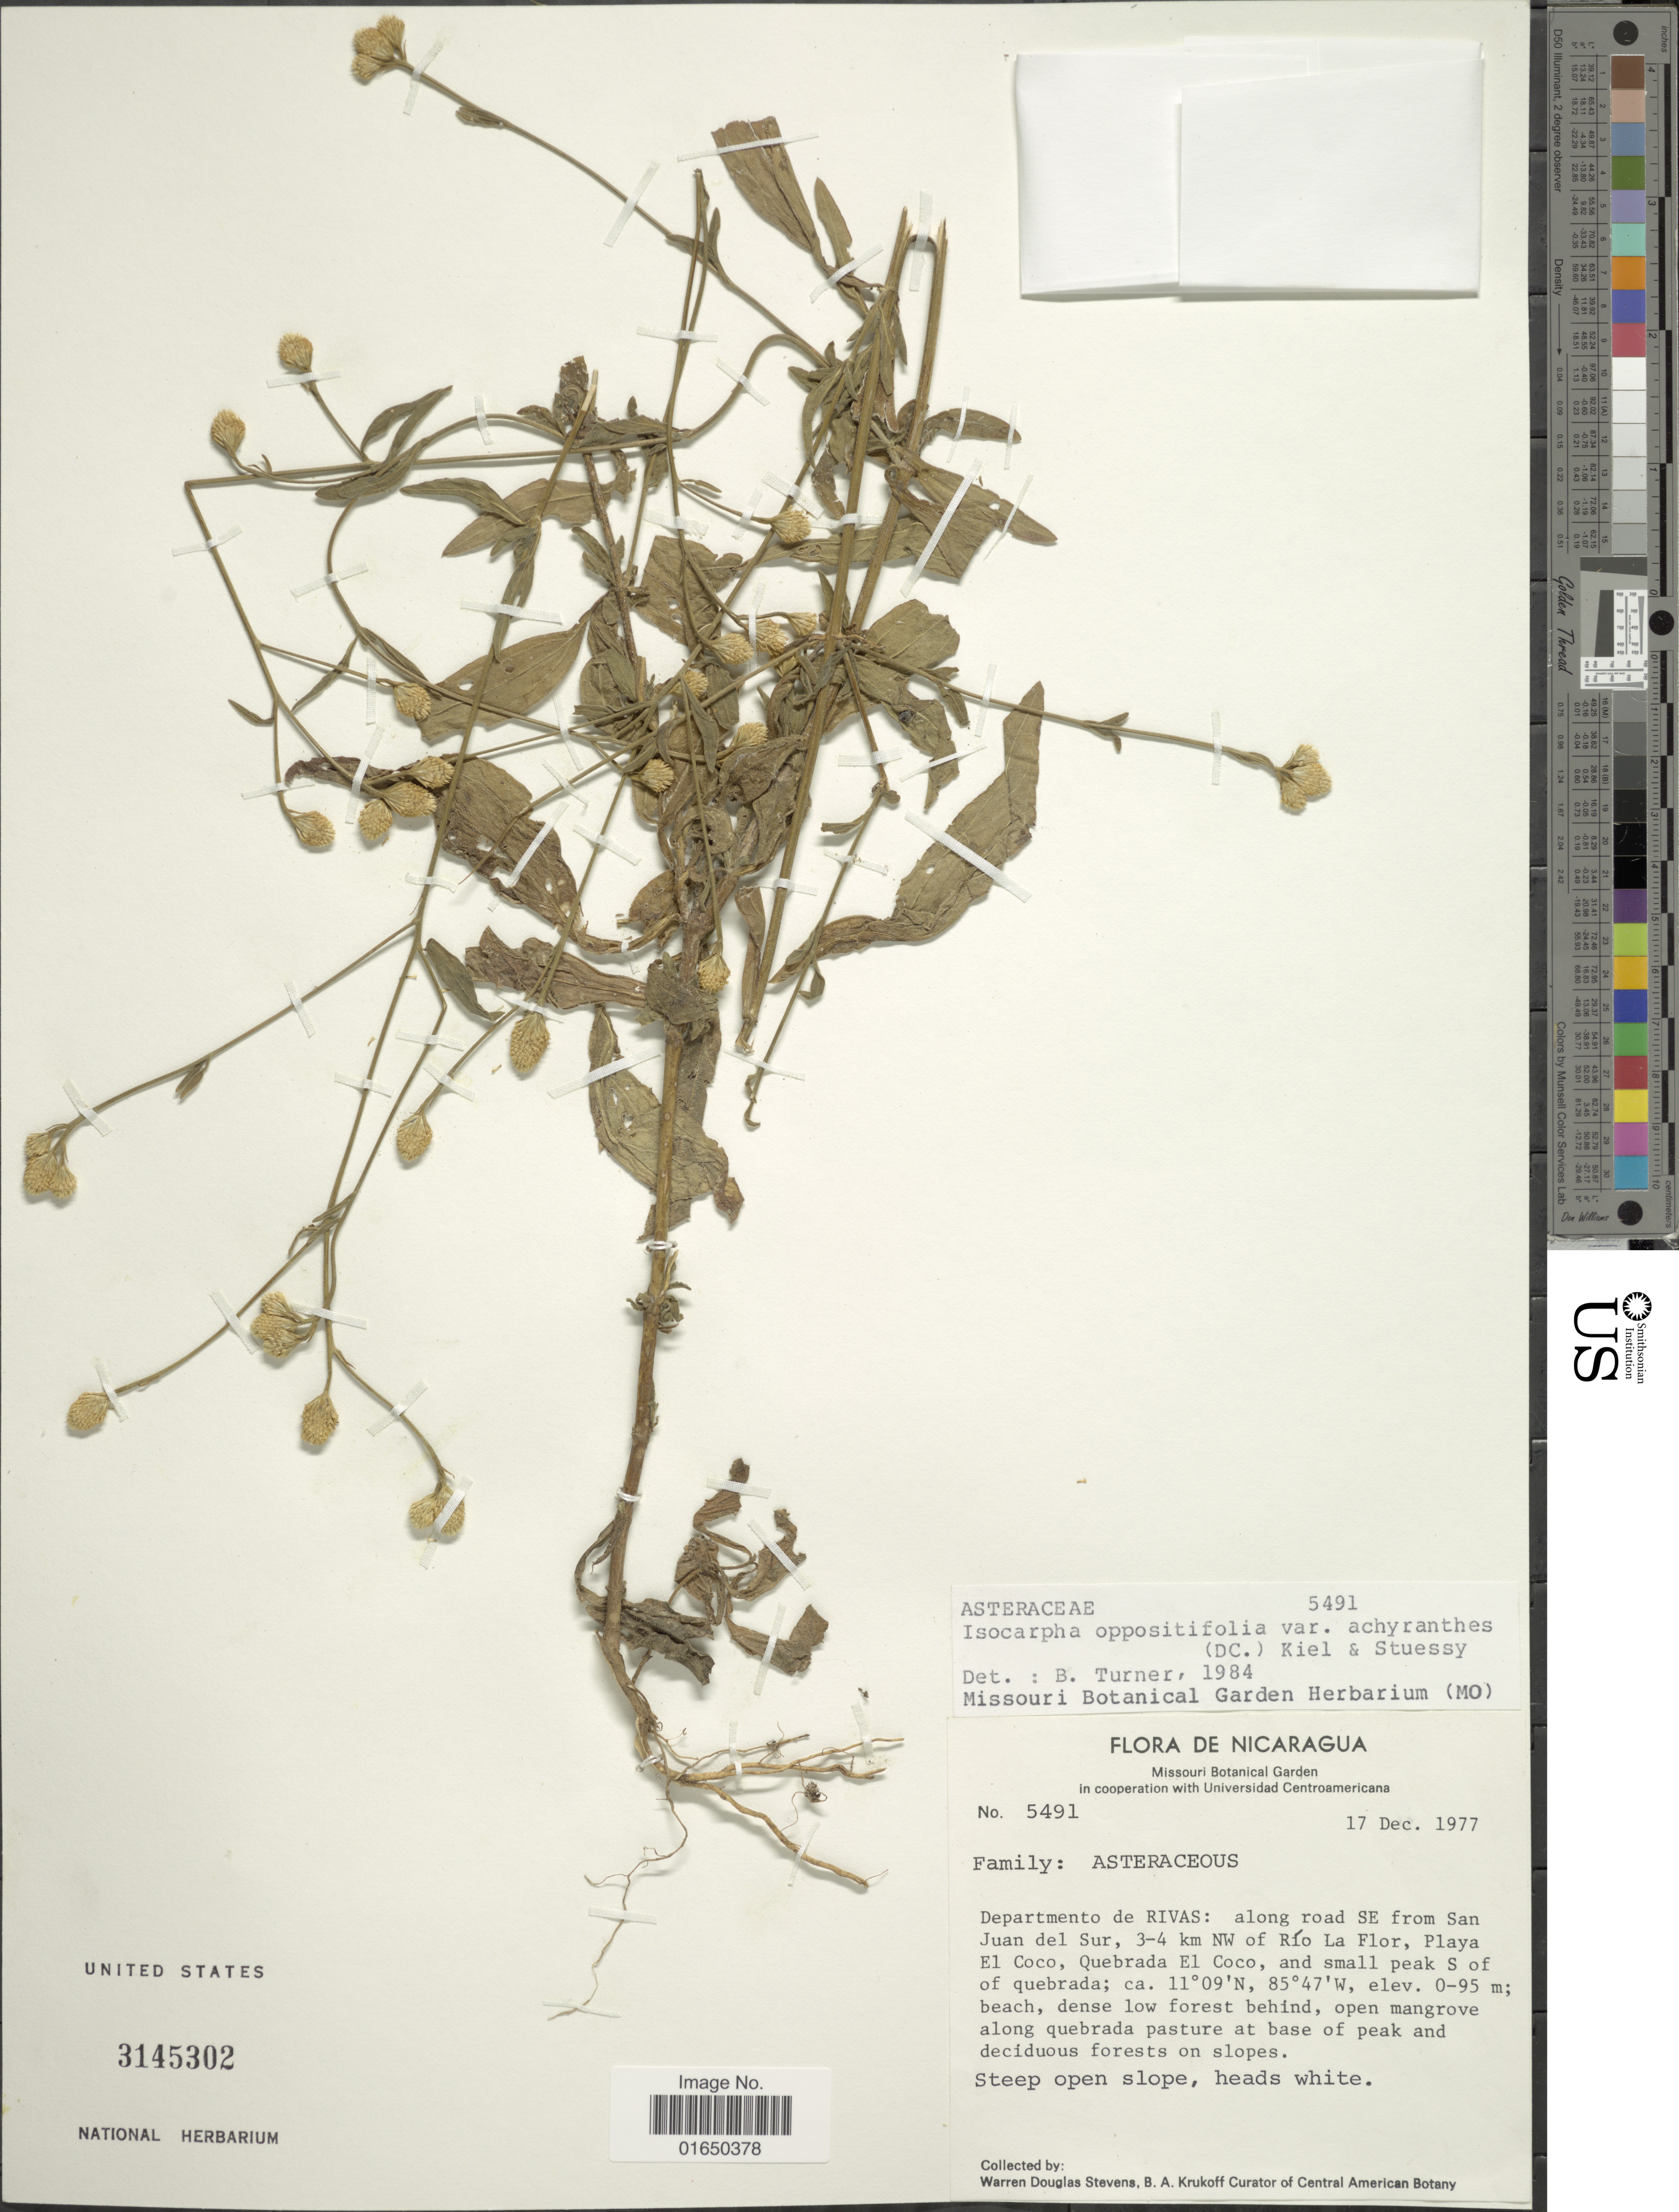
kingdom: Plantae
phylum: Tracheophyta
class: Magnoliopsida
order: Asterales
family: Asteraceae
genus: Isocarpha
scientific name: Isocarpha oppositifolia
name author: (L.) Cass.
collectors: W. D. Stevens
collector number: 5491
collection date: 1977-12-17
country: Nicaragua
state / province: Rivas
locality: Departamento de Rivas: along road SE from San Juan del Sur, 3-4 km NW of Rio La Flor, Playa El Coco, Quebrada El Coco, and small peak S of quebrada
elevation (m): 0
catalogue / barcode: US 3145302